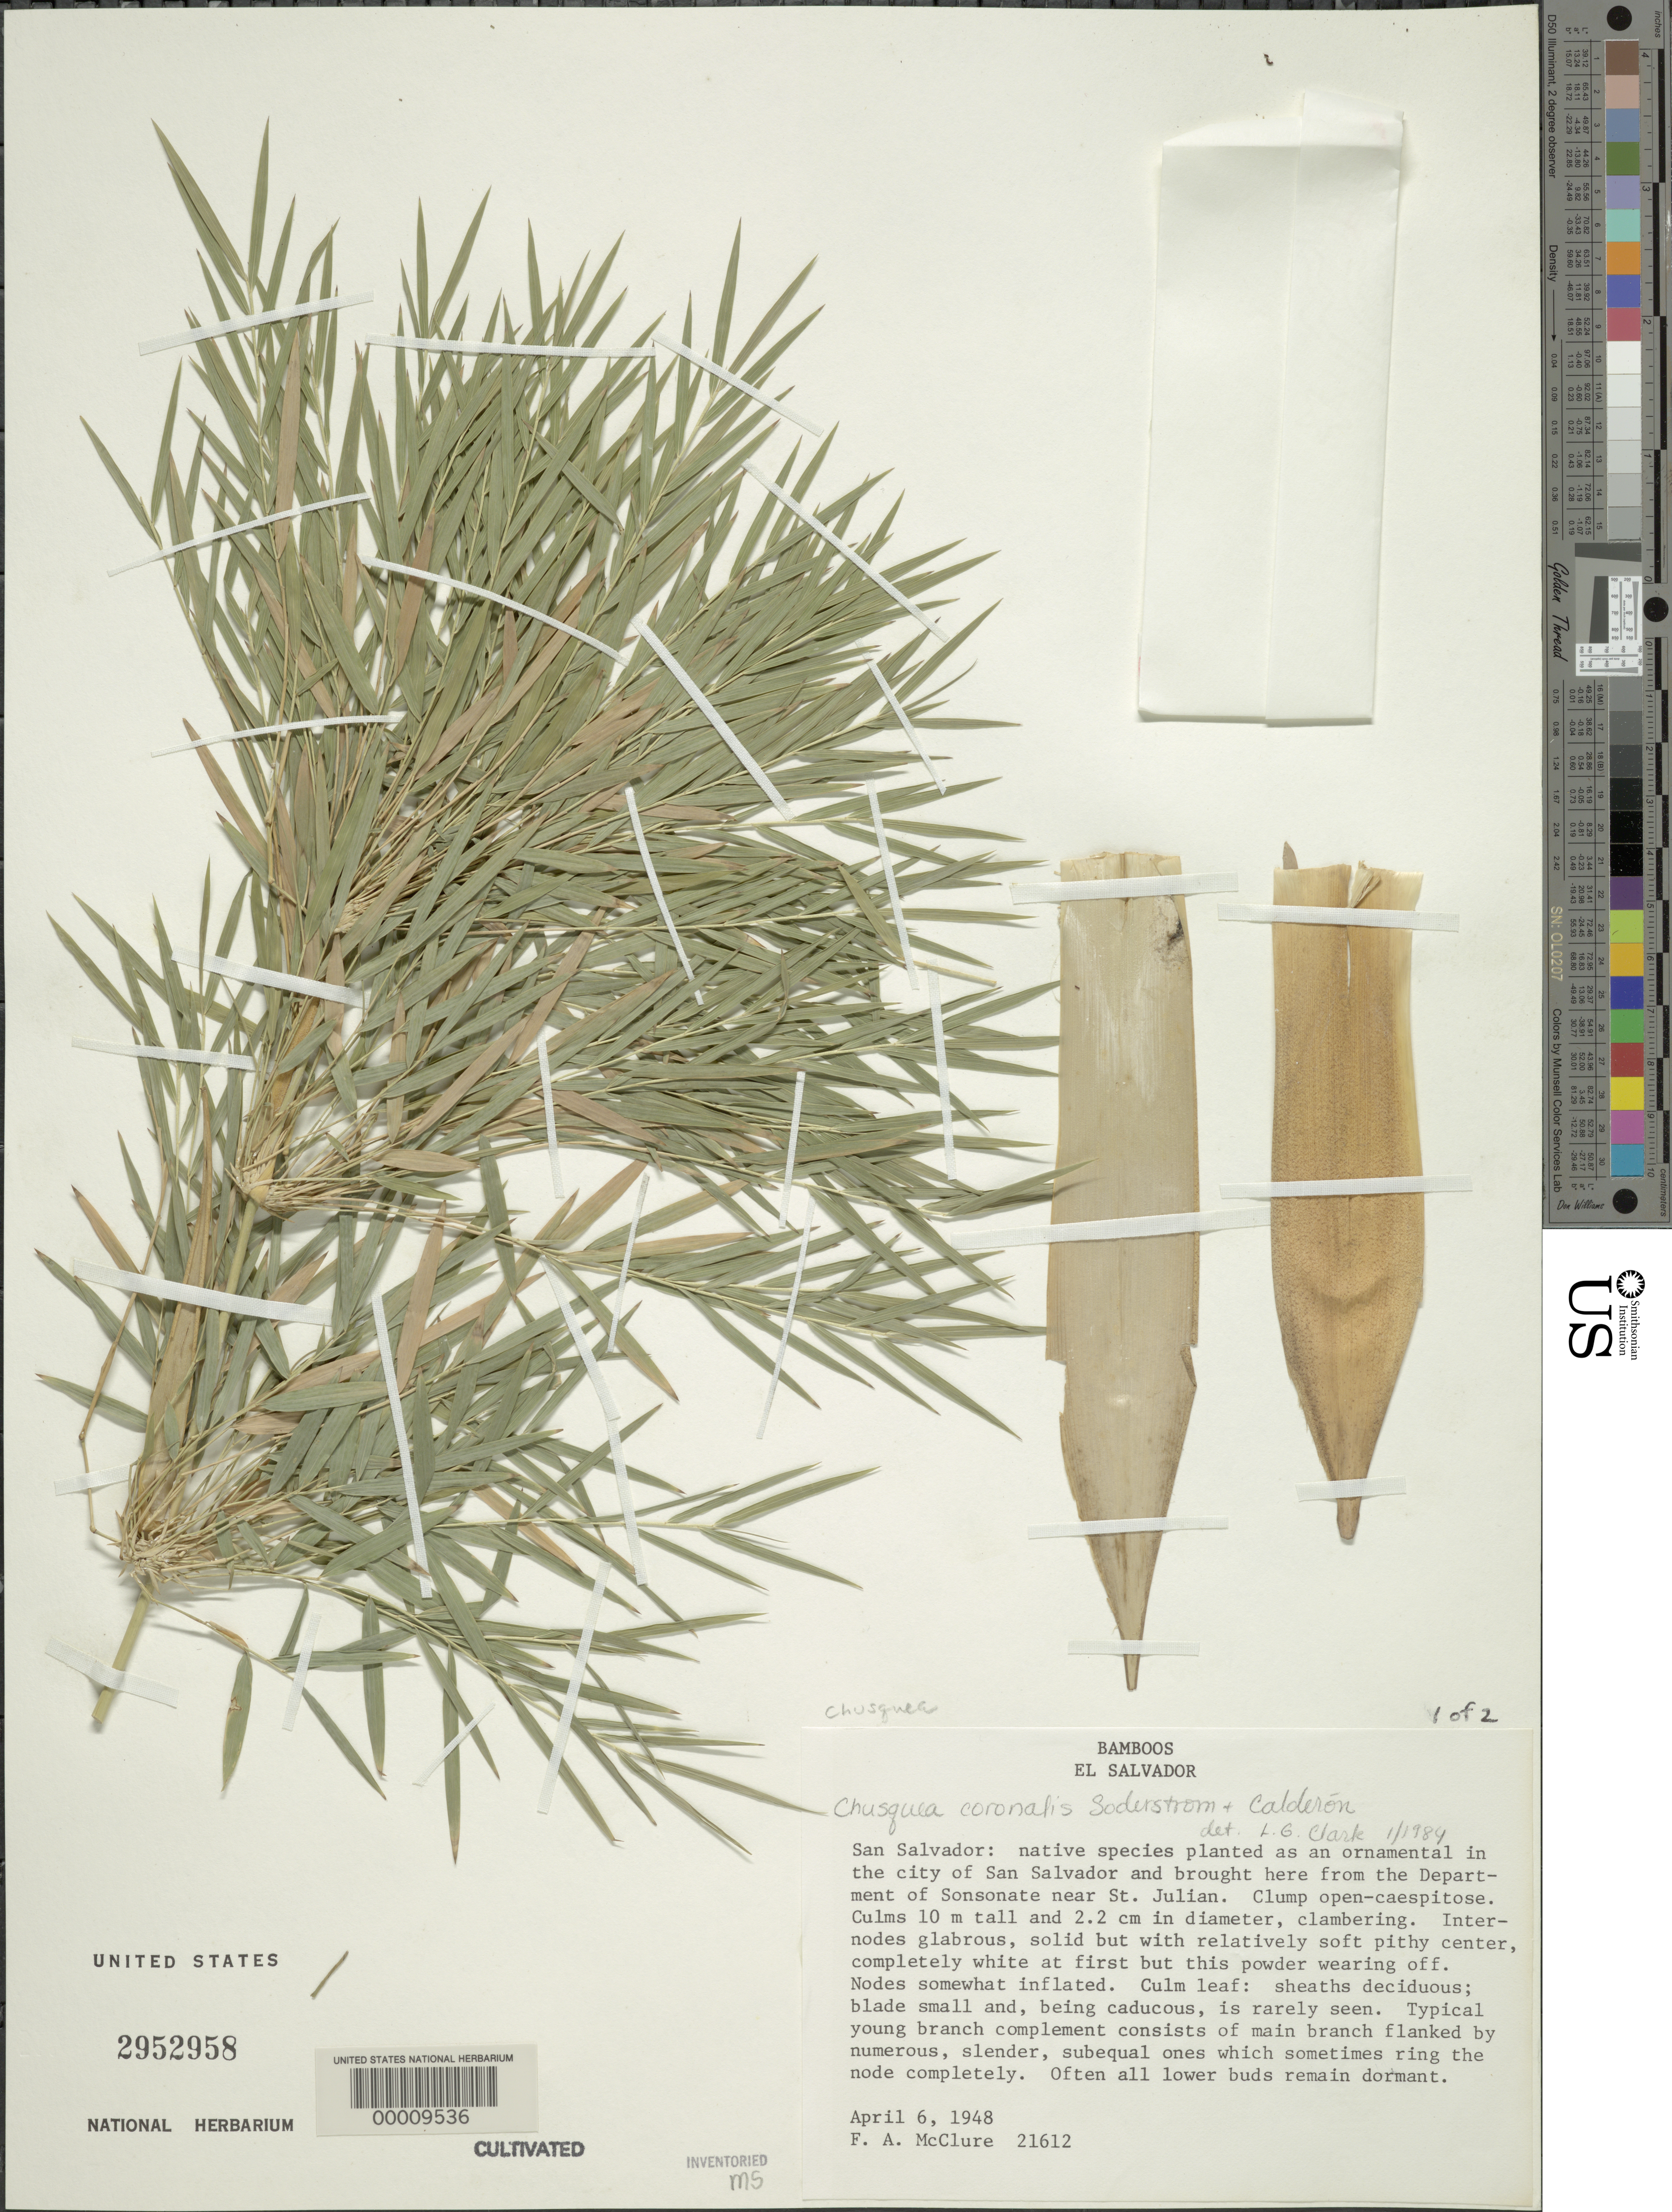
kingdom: Plantae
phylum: Tracheophyta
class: Liliopsida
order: Poales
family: Poaceae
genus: Chusquea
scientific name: Chusquea sp.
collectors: F. A. McClure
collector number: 21612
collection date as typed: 06 Apr 1948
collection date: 1948-04-06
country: El Salvador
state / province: San Salvador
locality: San salvador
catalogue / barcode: US 2952958